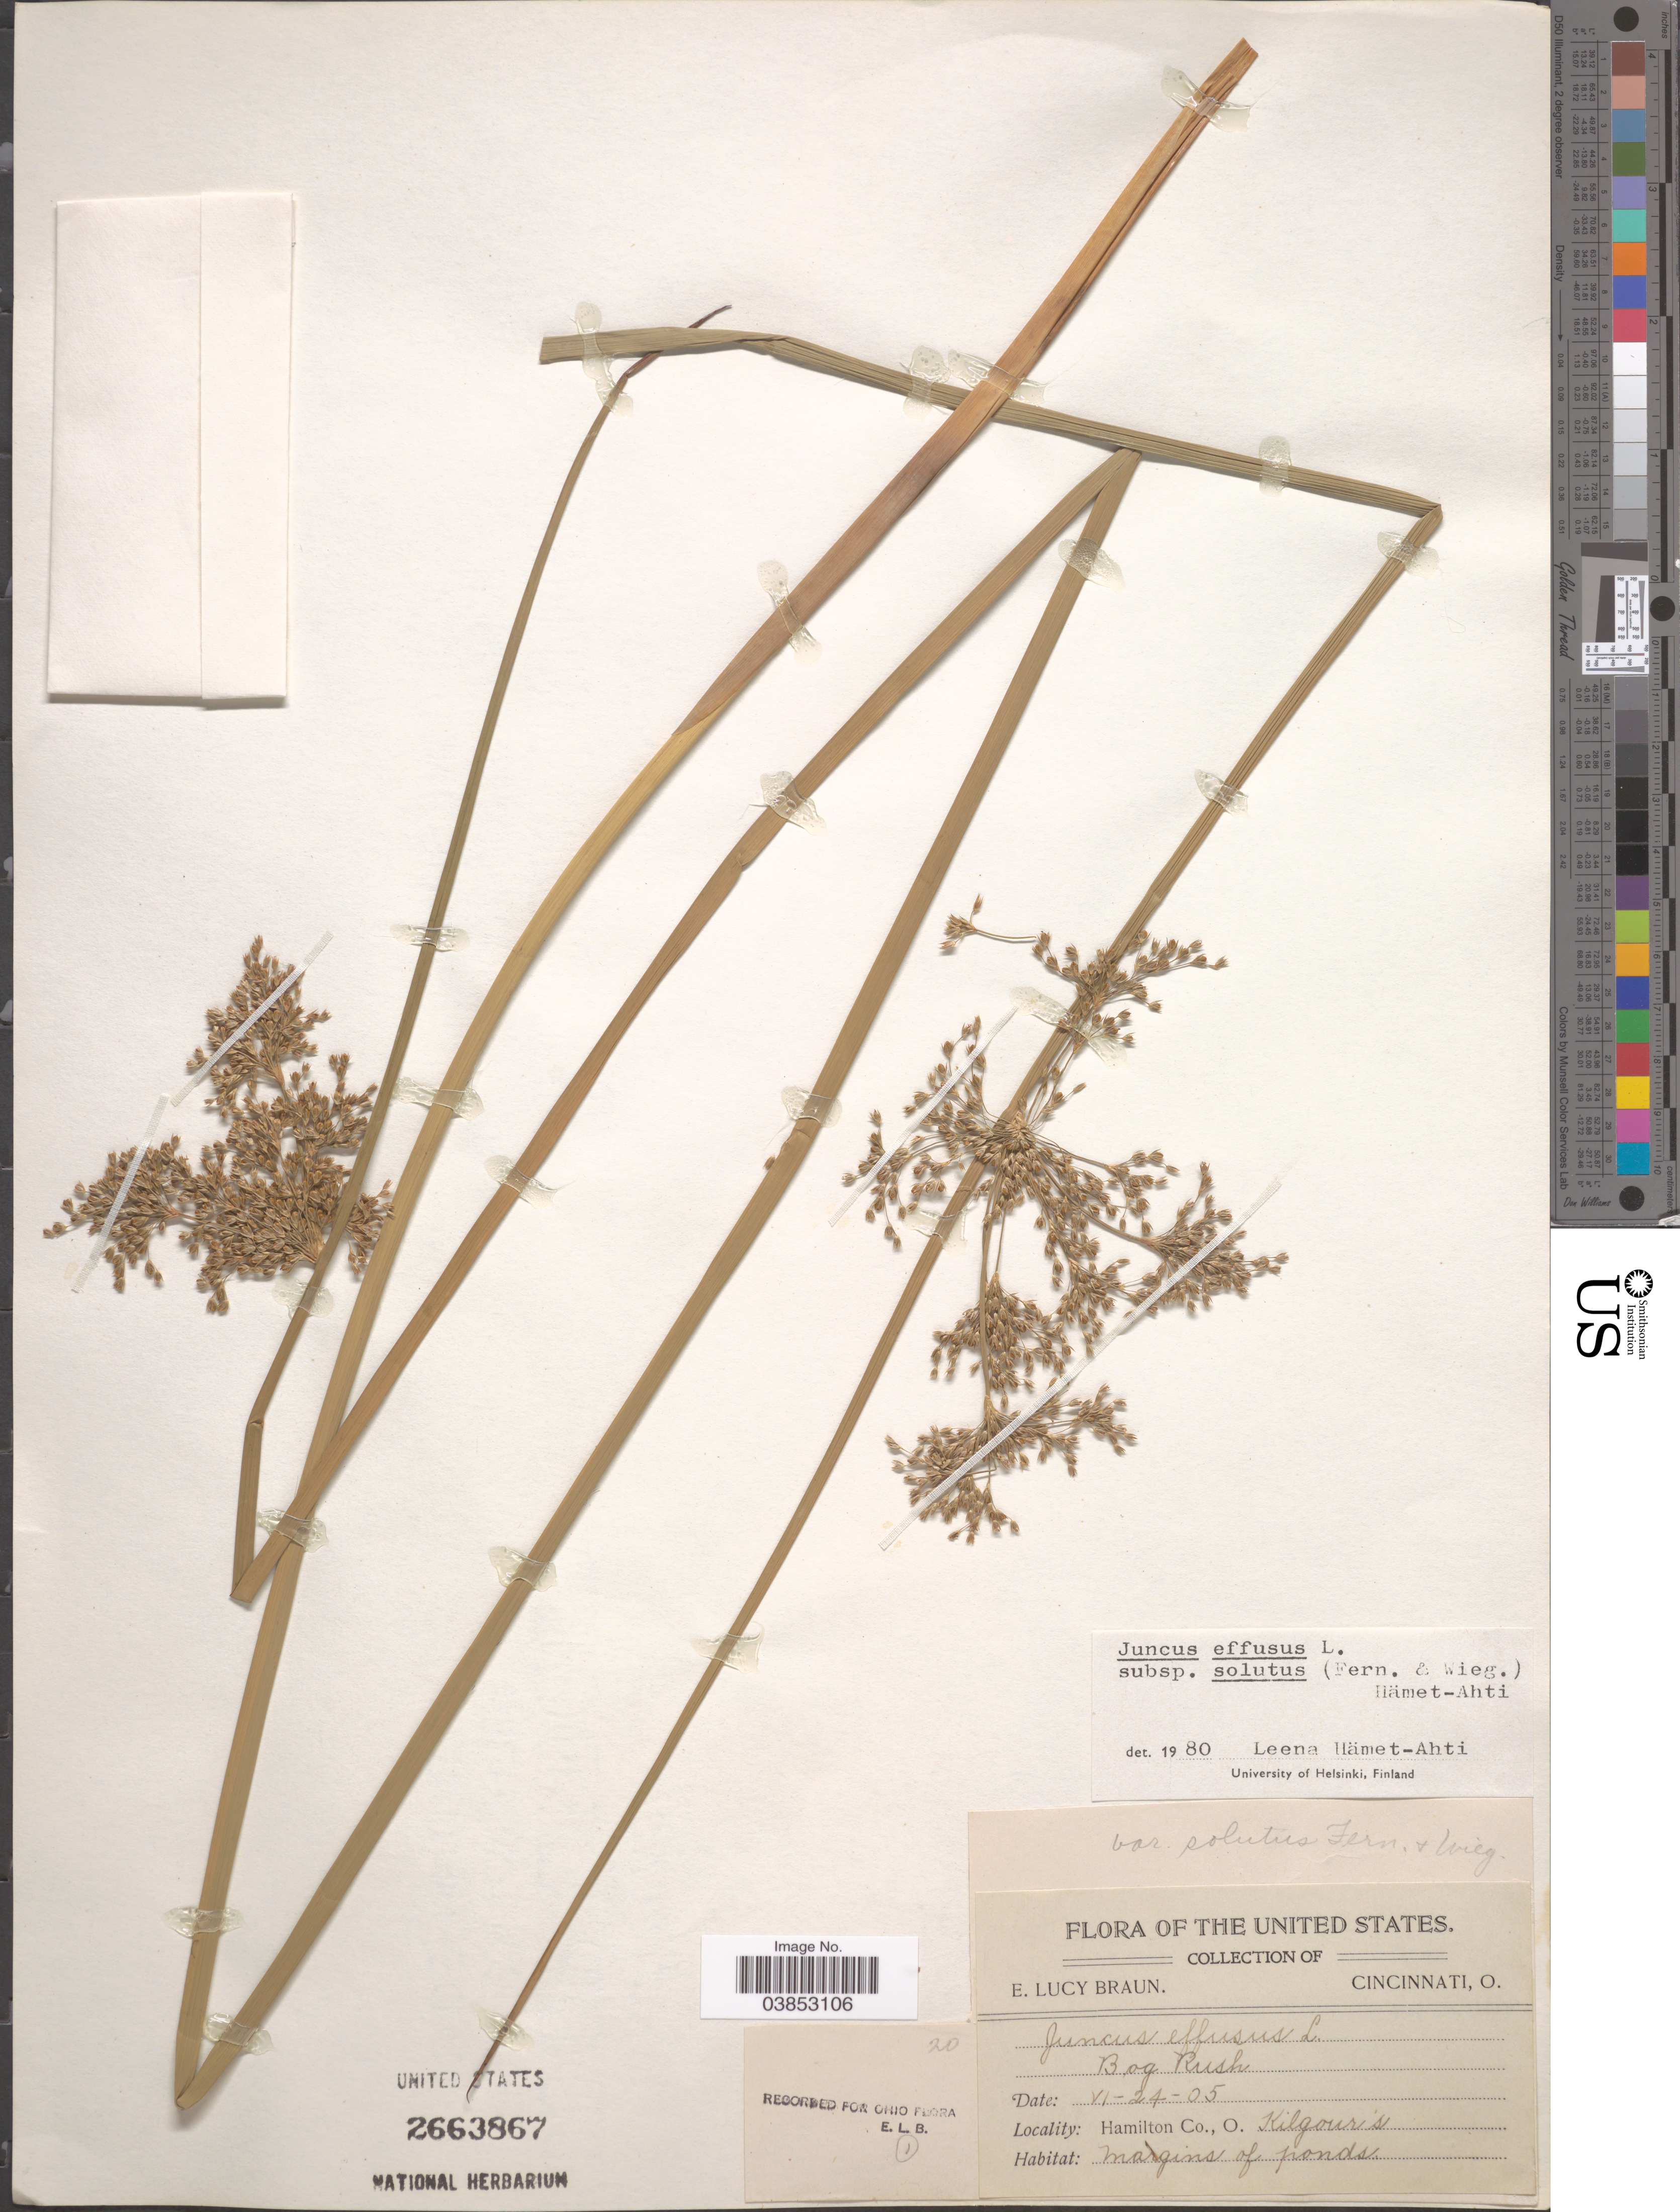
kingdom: Plantae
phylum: Tracheophyta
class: Liliopsida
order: Poales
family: Juncaceae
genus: Juncus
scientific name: Juncus effusus var. solutus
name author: Fernald & Wiegand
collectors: E. L. Braun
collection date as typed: Transcribed d/m/y: 24/6/5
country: United States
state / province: Ohio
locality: Hamilton Co. Kilgour's.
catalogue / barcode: US 2663867